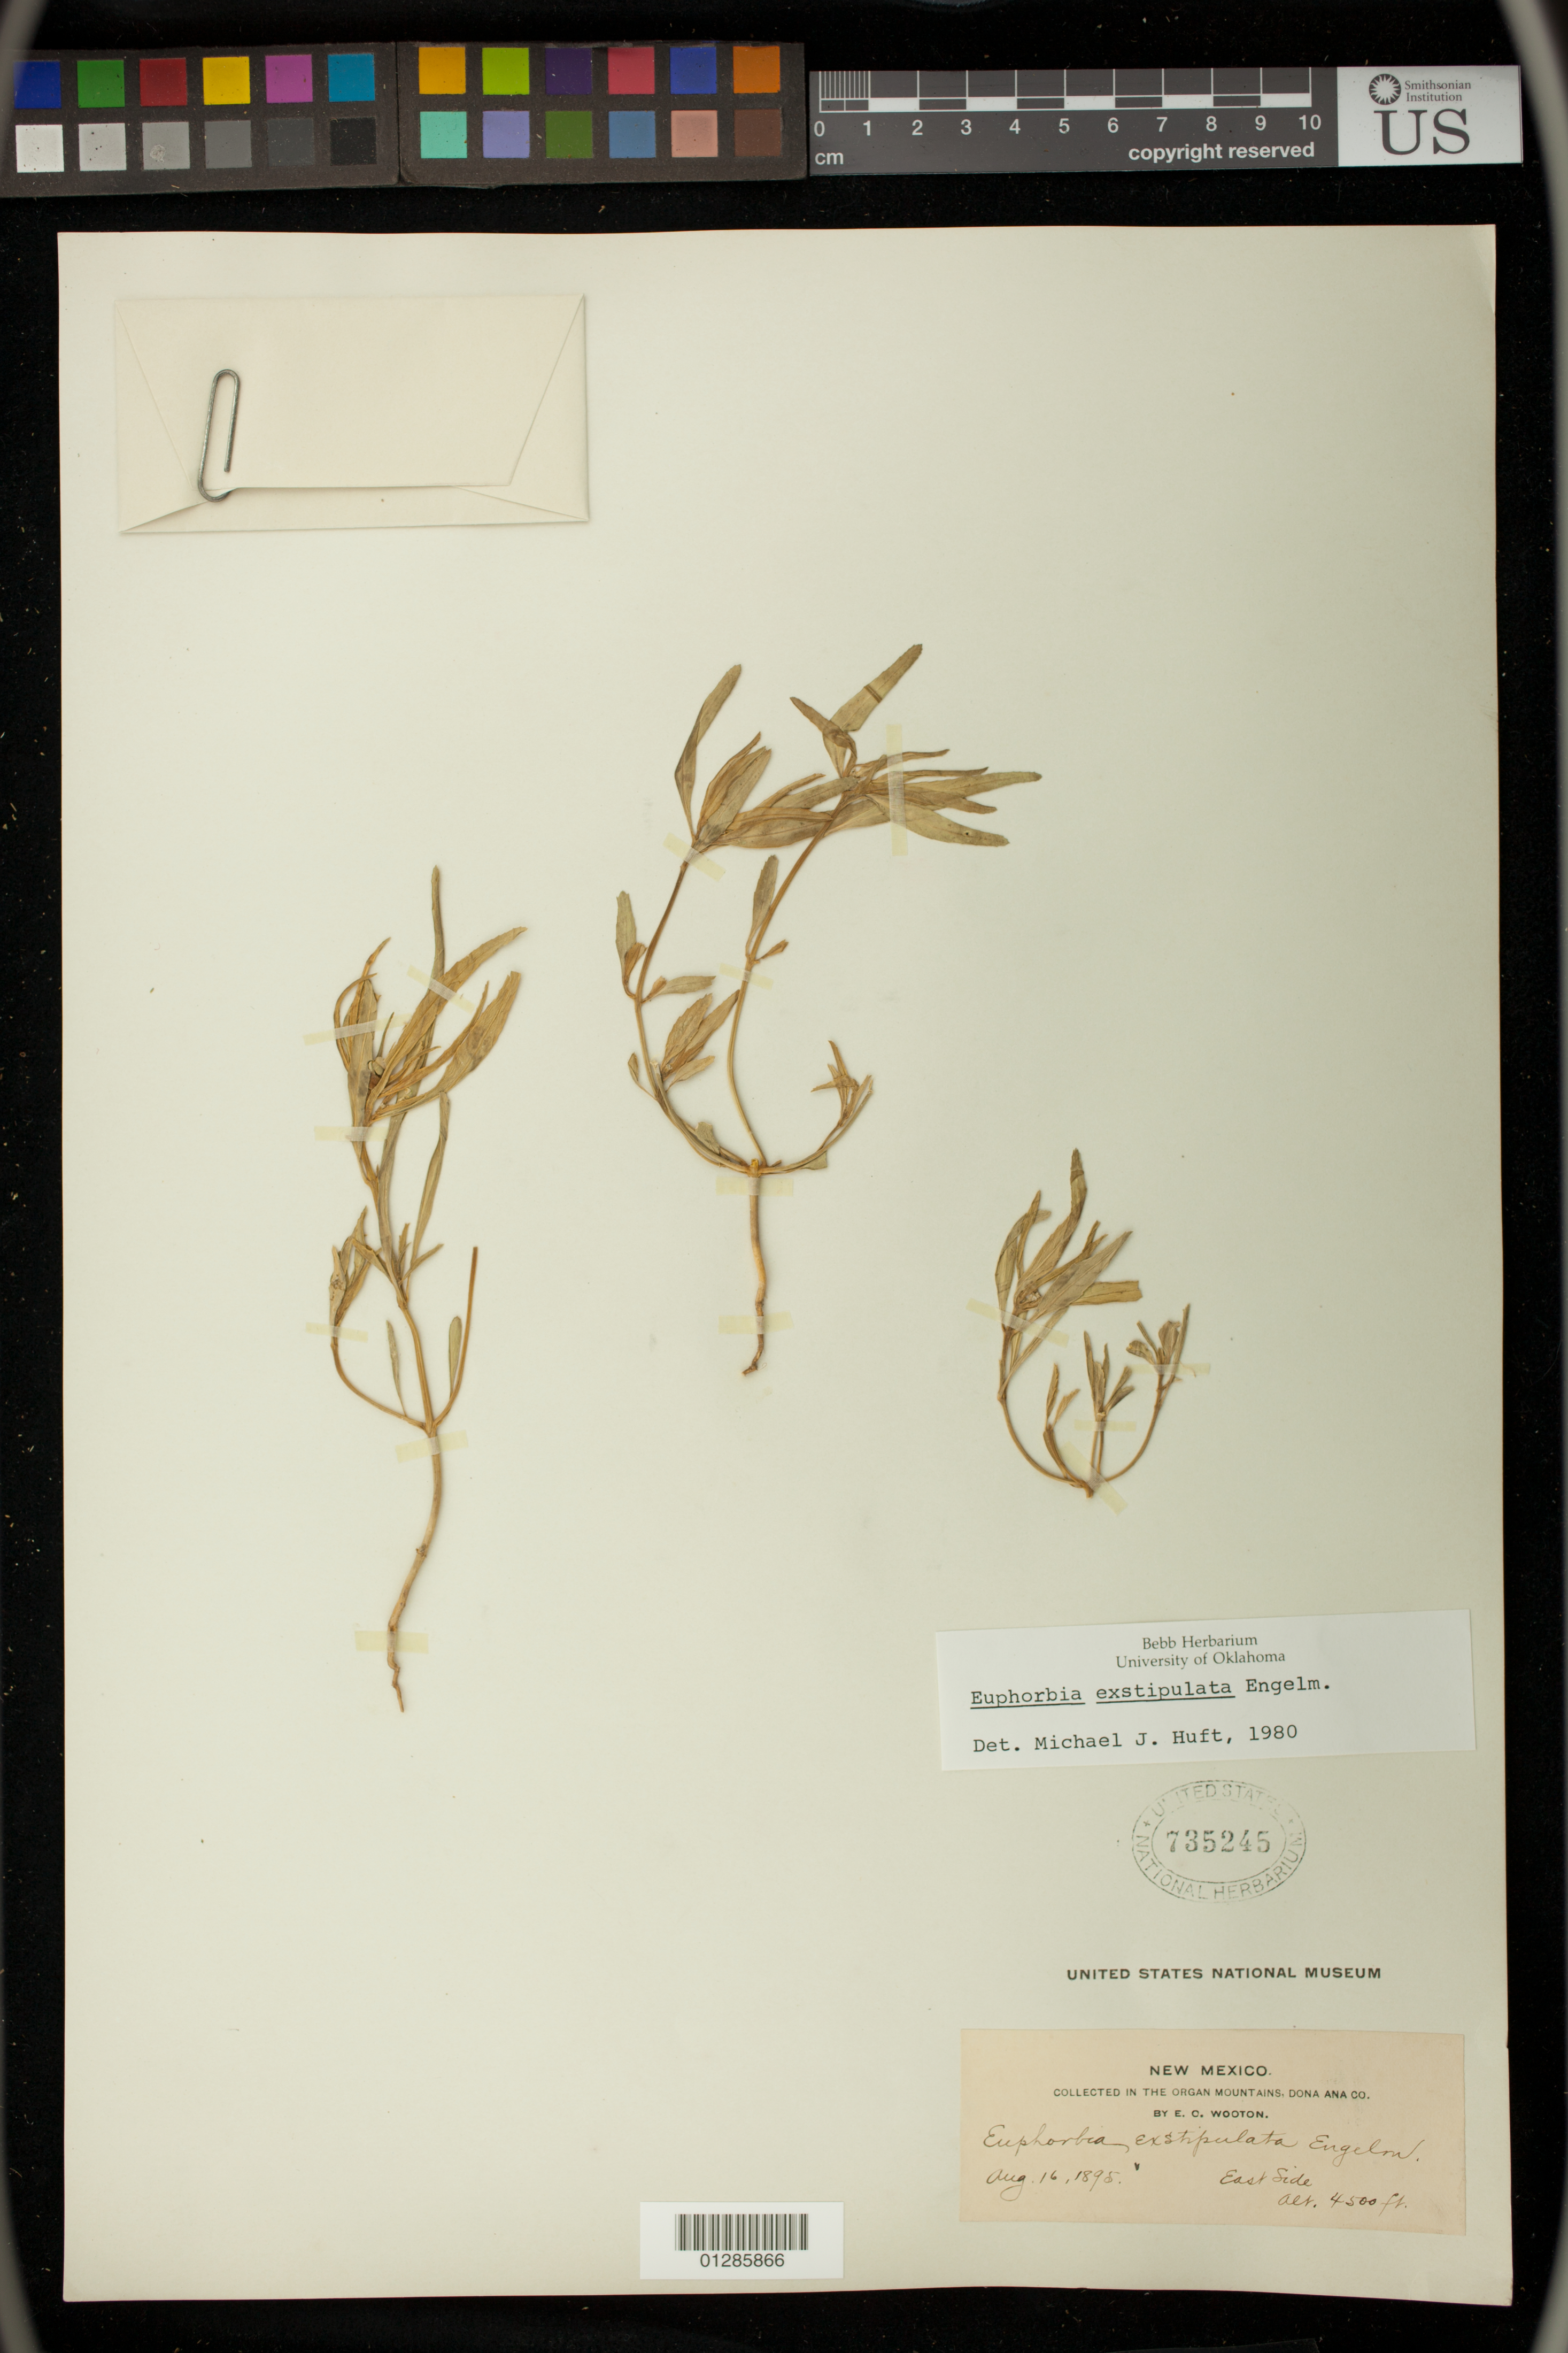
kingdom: Plantae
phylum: Tracheophyta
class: Magnoliopsida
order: Malpighiales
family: Euphorbiaceae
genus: Euphorbia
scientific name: Euphorbia exstipulata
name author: Engelm. in Emory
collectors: E. O. Wooton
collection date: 1895-08-16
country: United States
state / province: New Mexico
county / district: Dona Ana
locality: Organ Mountains, East Side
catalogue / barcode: US 735245